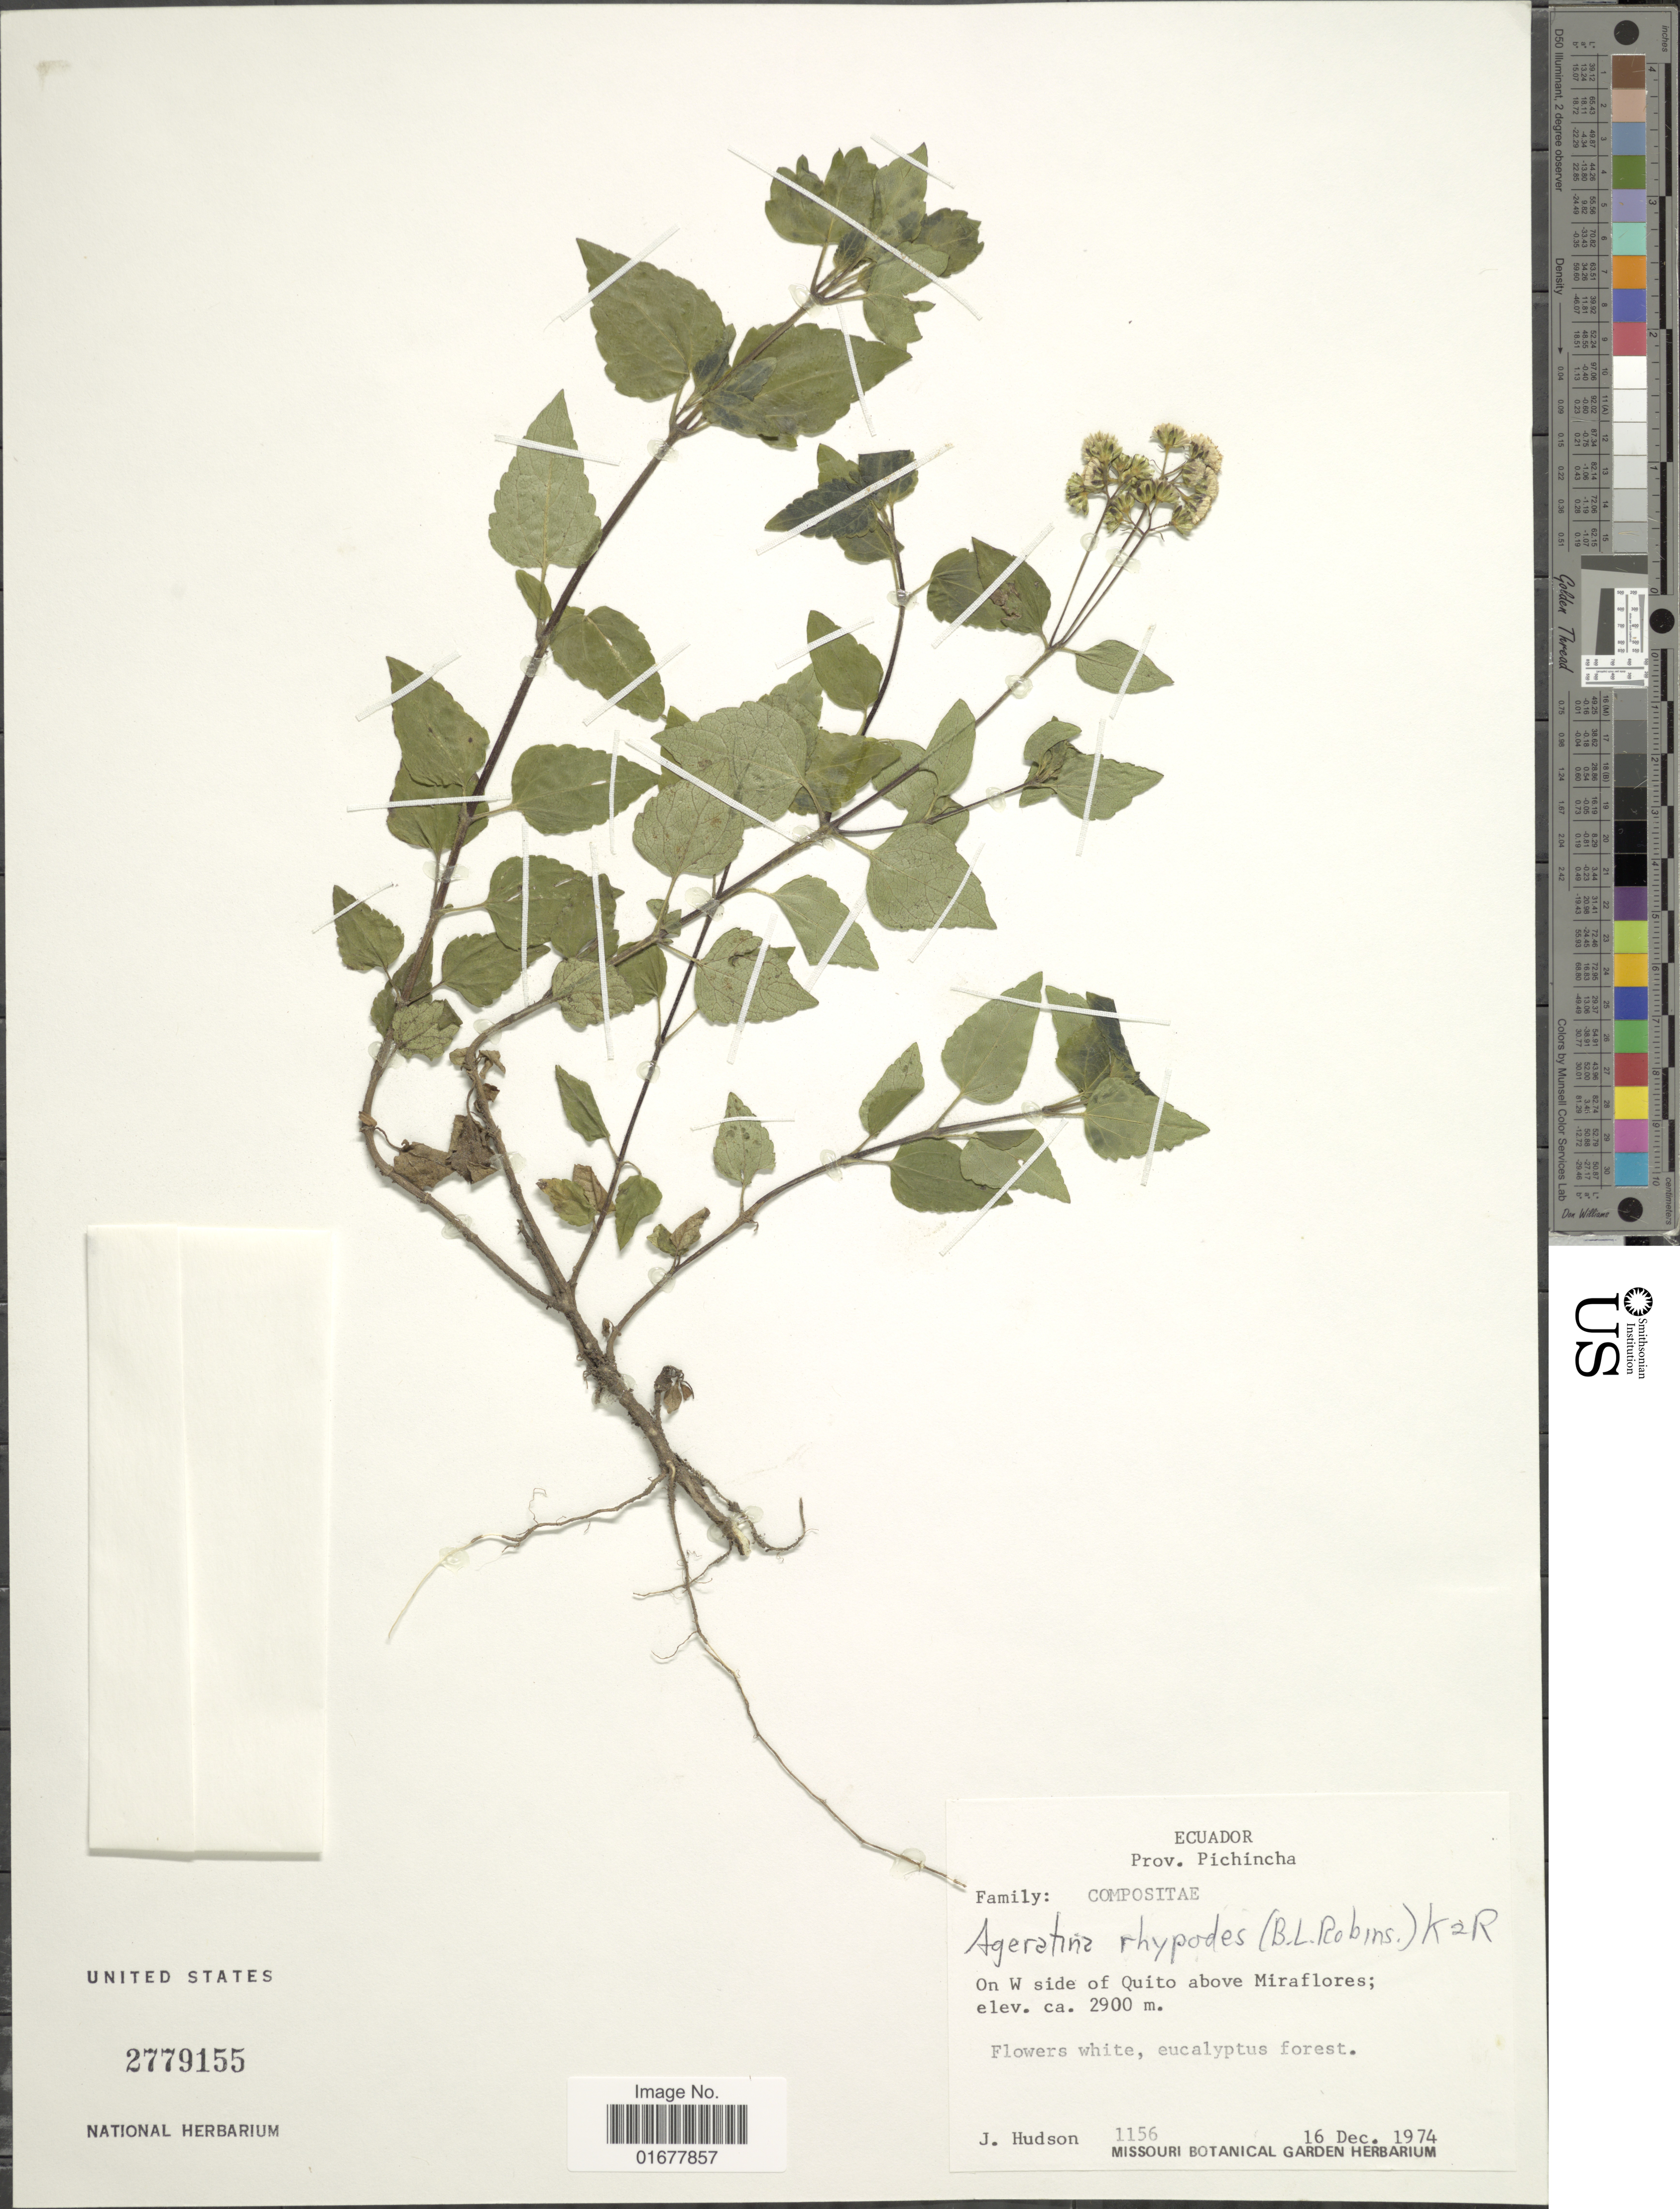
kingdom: Plantae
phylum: Tracheophyta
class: Magnoliopsida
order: Asterales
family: Asteraceae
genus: Ageratina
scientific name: Ageratina cuencana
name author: (B.L. Rob.) R.M. King & H. Rob.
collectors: J. Hudson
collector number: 1156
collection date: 1974-12-16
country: Ecuador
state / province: Pichincha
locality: Prov. Pichincha, On W side of Quito above Miraflores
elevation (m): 2900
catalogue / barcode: US 2779155